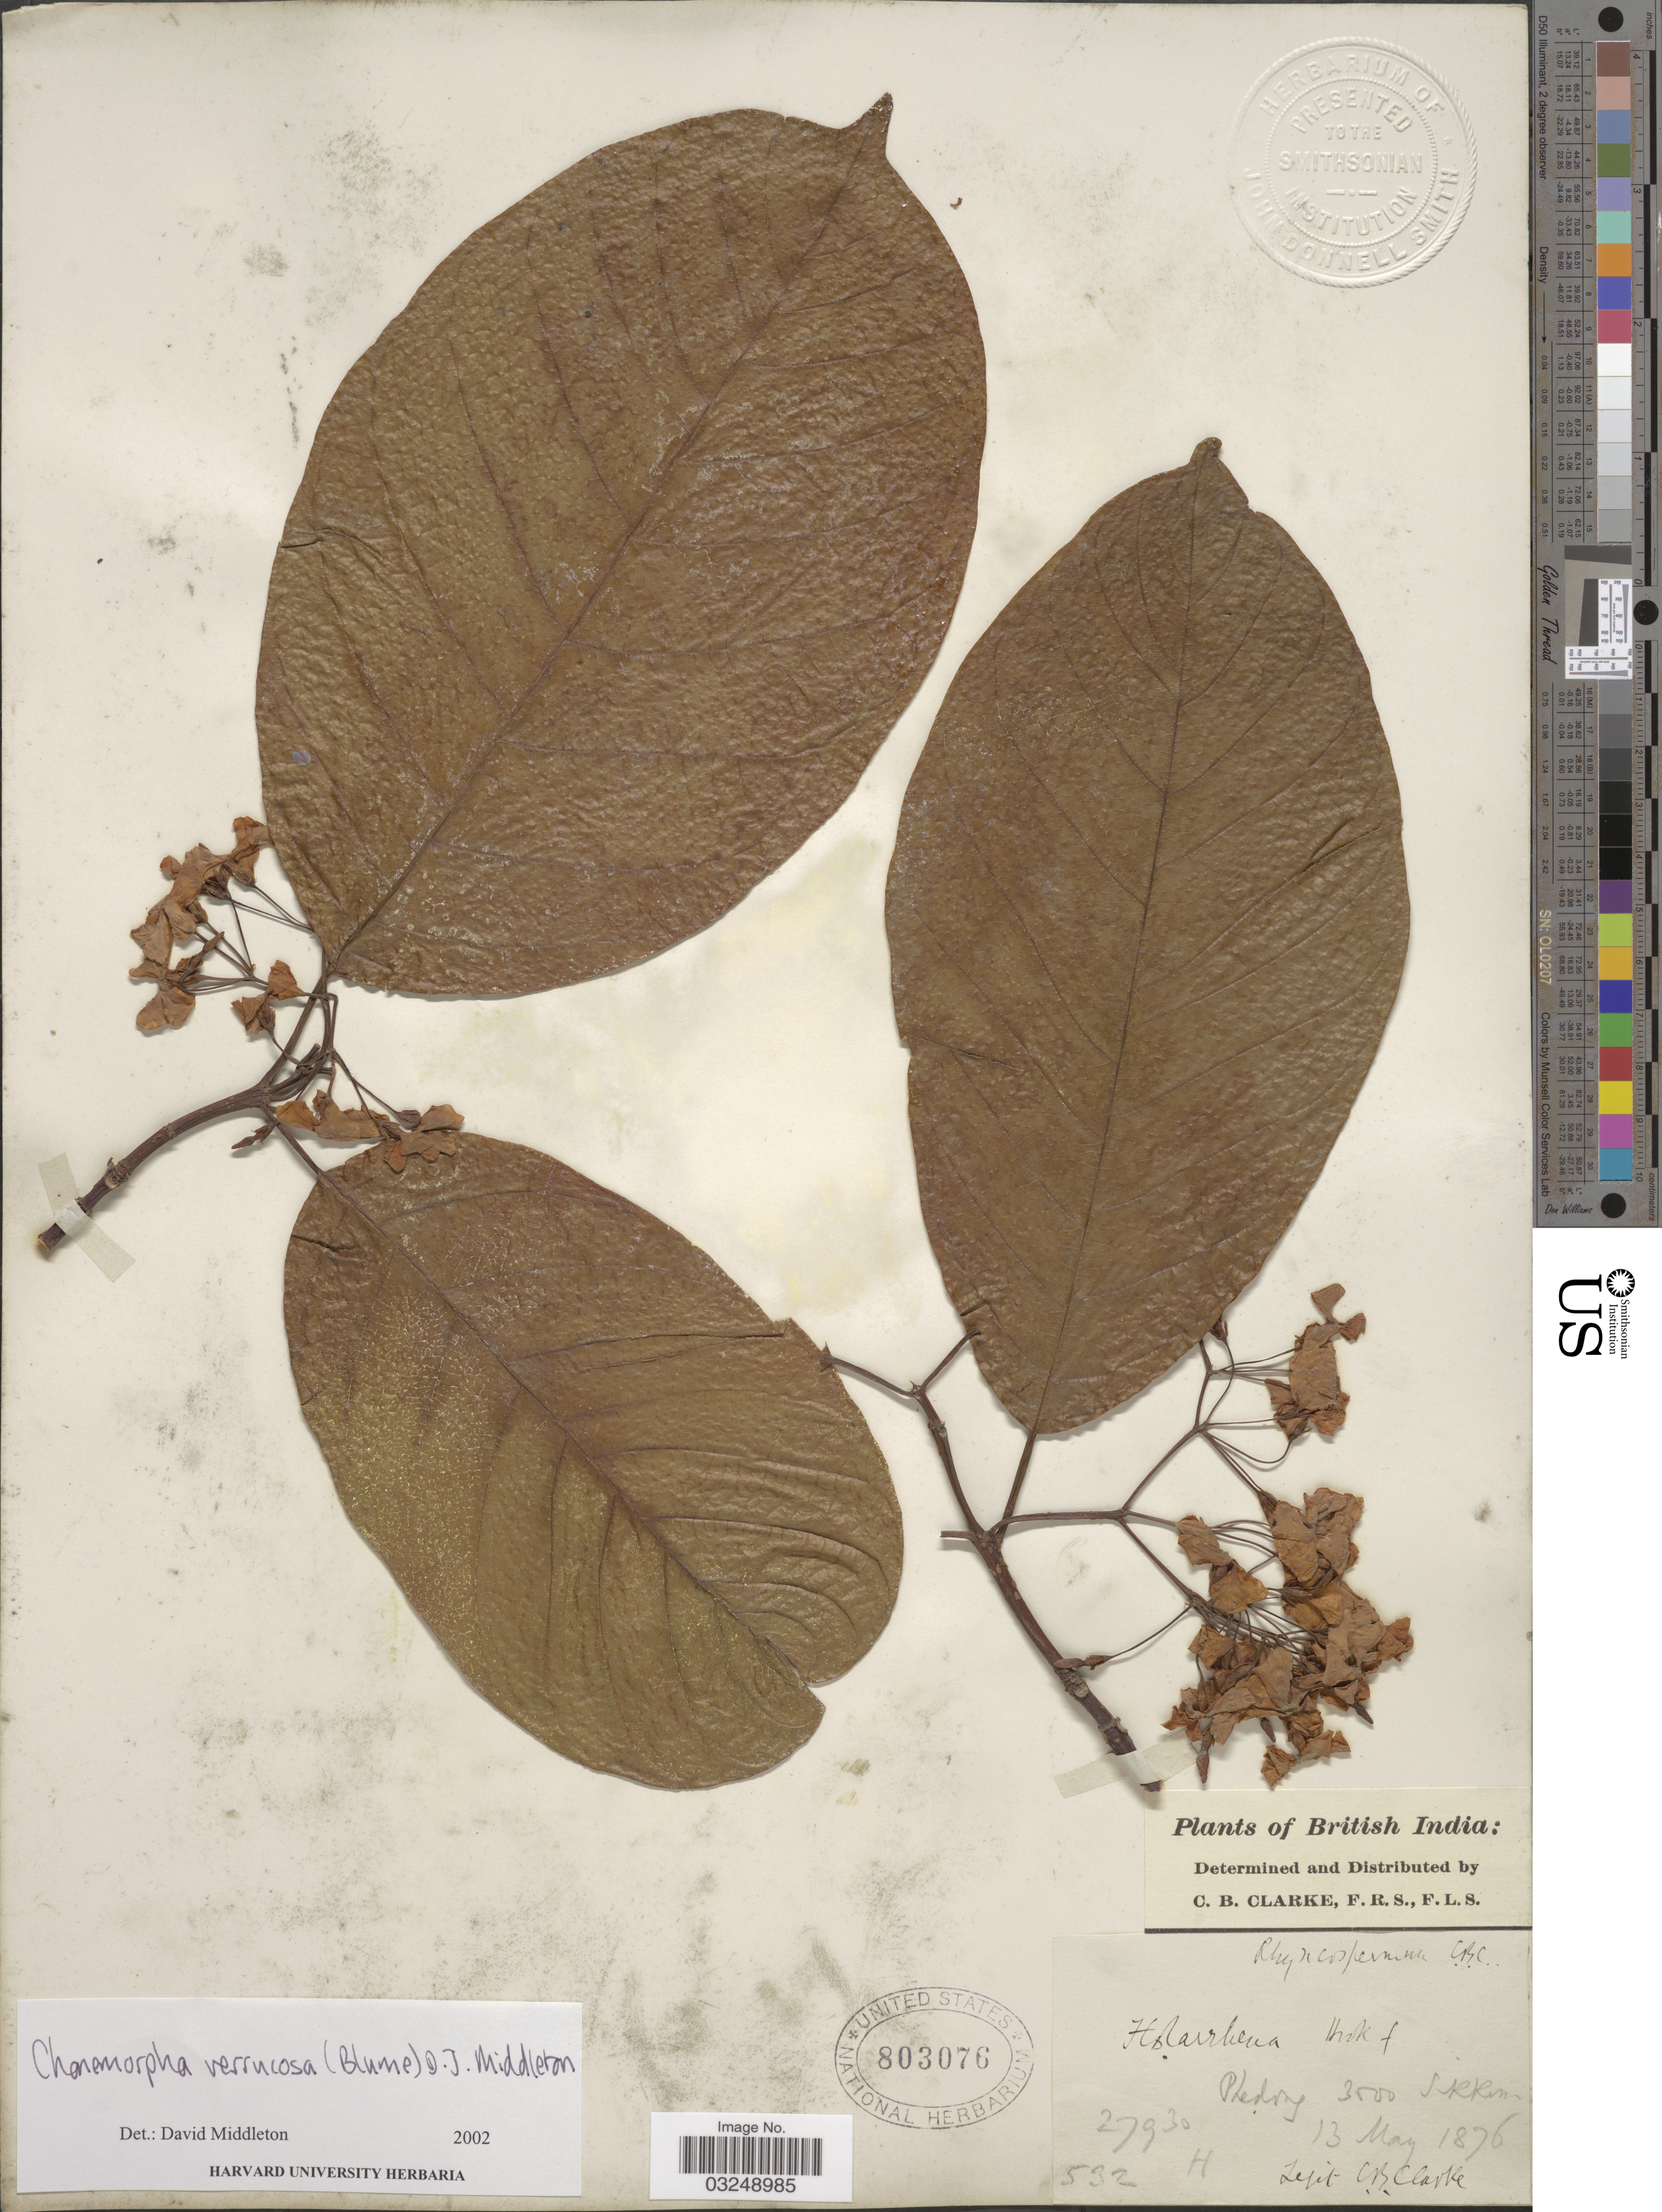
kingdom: Plantae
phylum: Tracheophyta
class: Magnoliopsida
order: Gentianales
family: Apocynaceae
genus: Chonemorpha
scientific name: Chonemorpha verrucosa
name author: (Blume) D.J. Middleton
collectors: C. B. Clarke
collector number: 532 H?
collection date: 1876-05-13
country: India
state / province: Sikkim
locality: British India. Phedong.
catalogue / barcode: US 803076